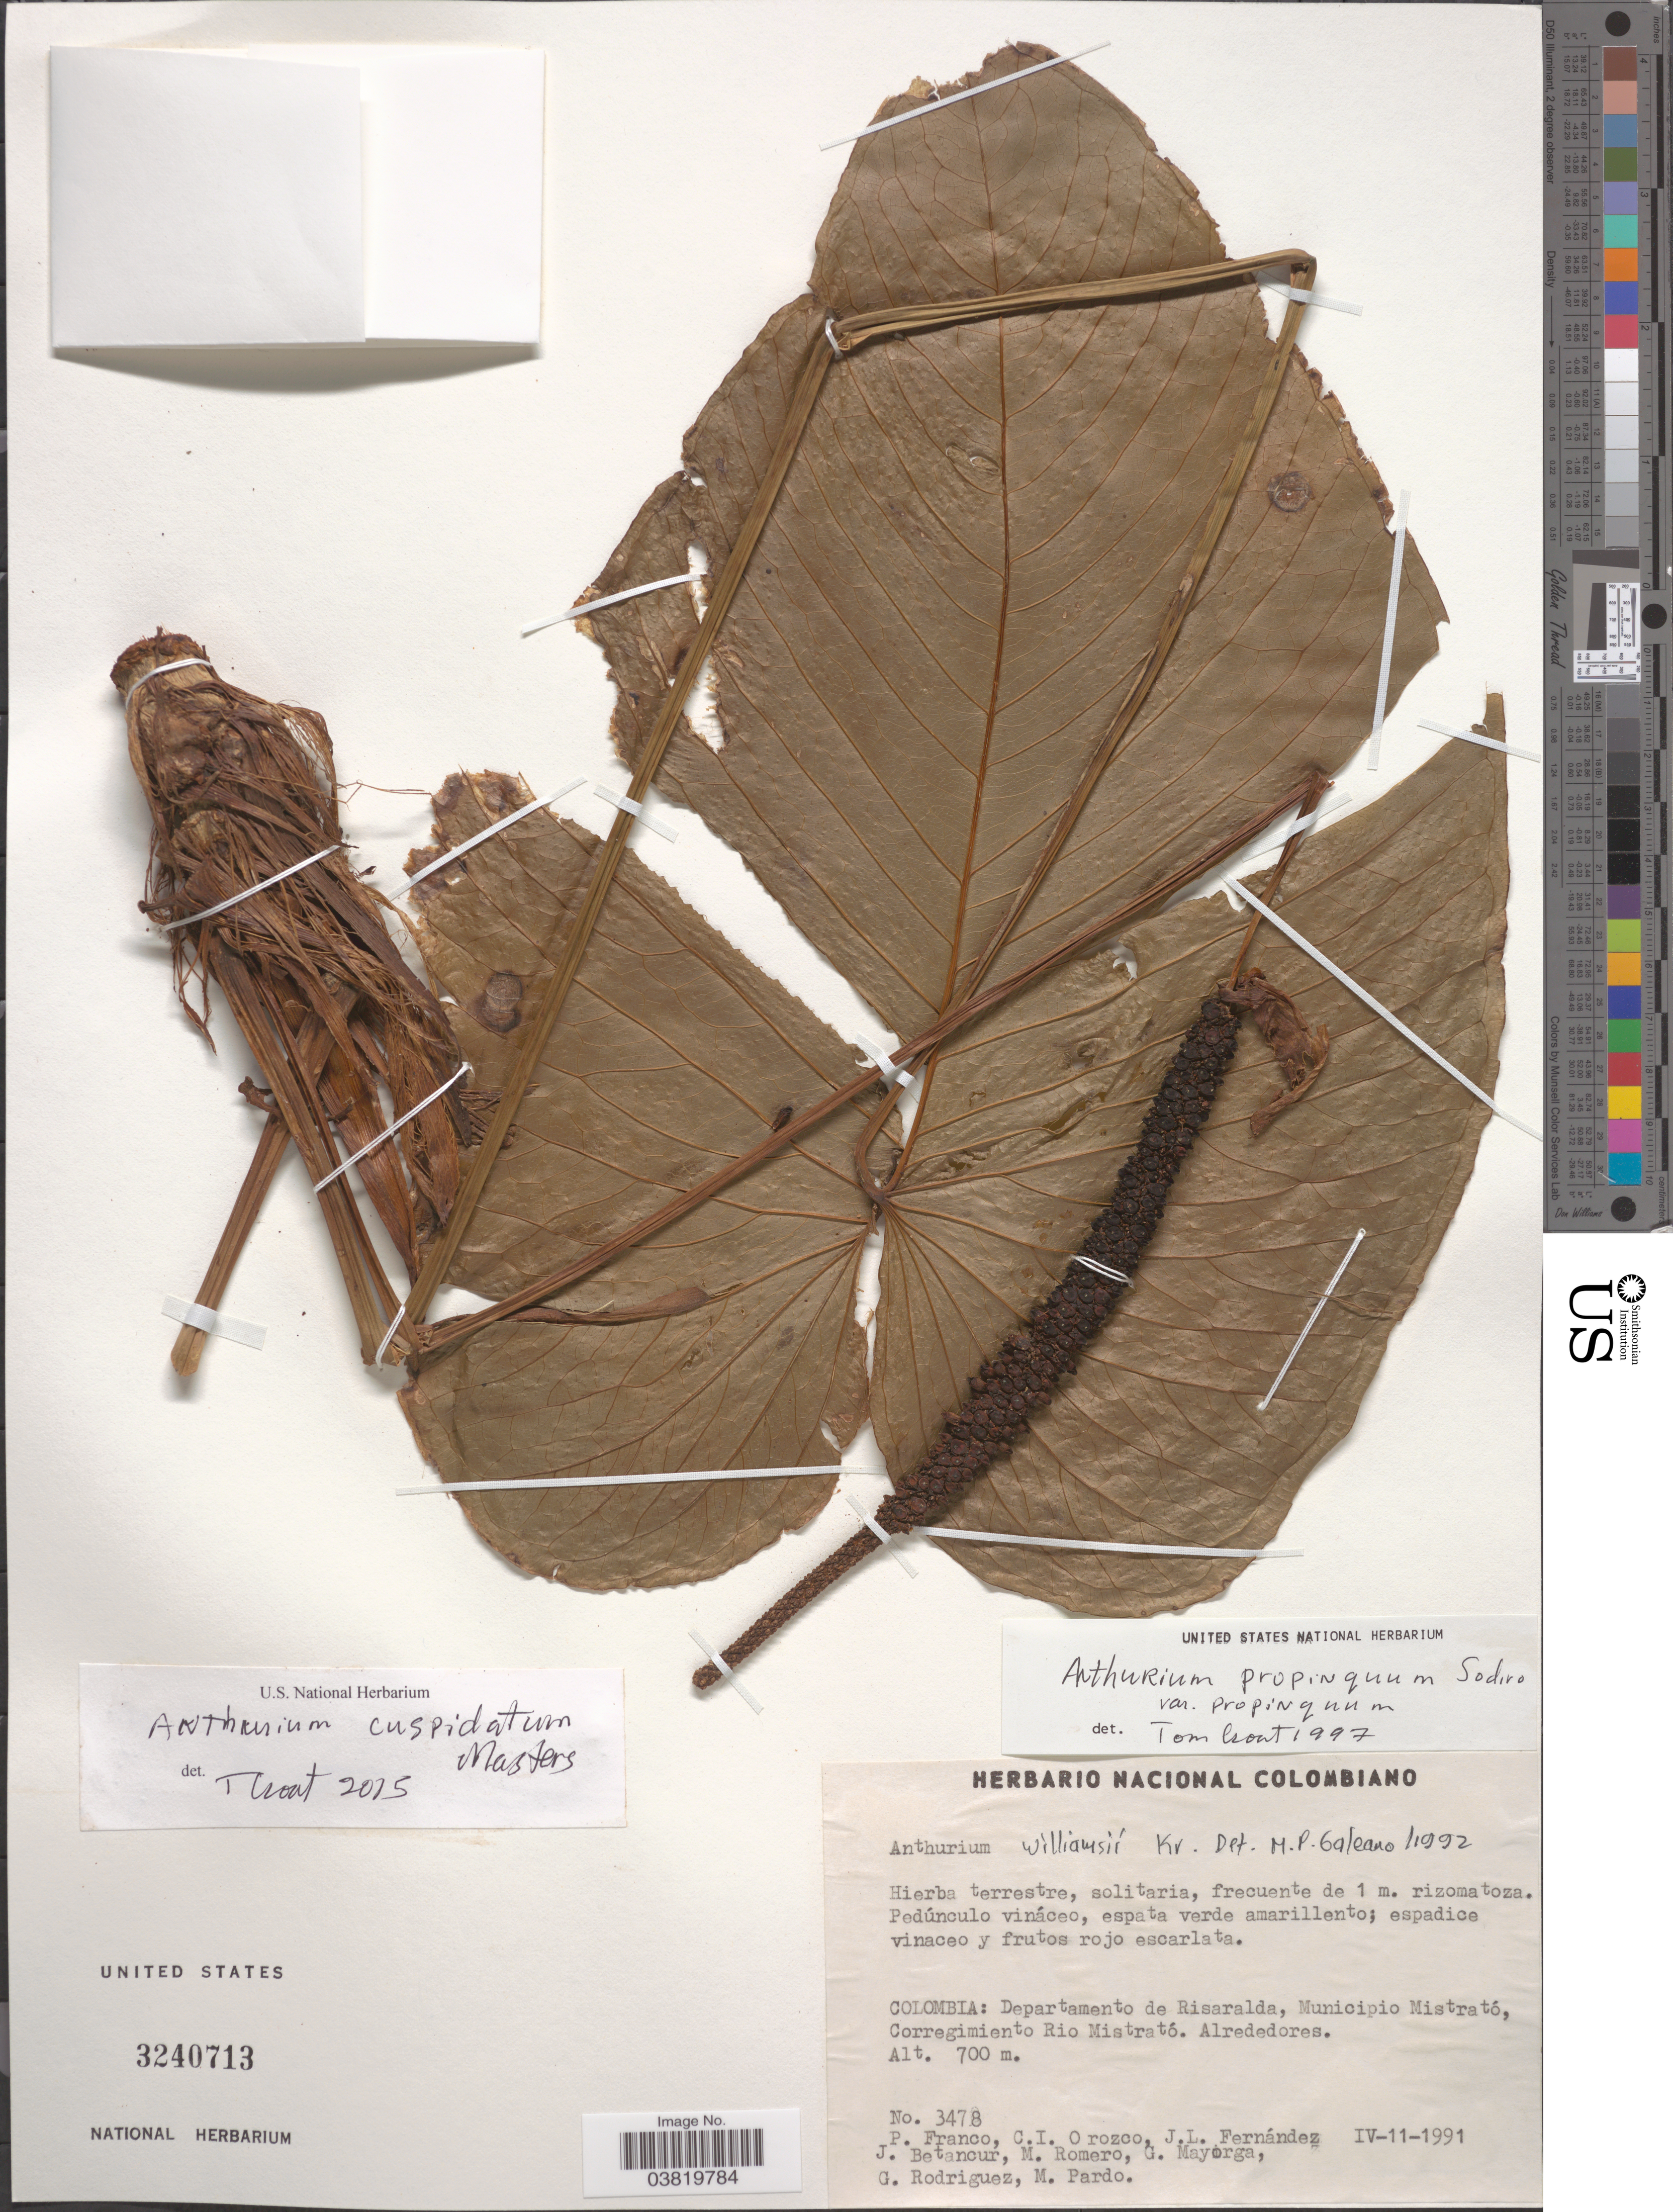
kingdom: Plantae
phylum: Tracheophyta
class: Liliopsida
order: Alismatales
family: Araceae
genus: Anthurium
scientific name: Anthurium cuspidatum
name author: Mast.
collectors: P. Franco, C. I. Orozco, J. Fernández, J. Betancur & et al.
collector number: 3478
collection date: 1991-04-11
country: Colombia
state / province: Risaralda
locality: Departamento de Risaralda, Municipio Mistrató, Corregimiento Rio Mistrató. Alrededores.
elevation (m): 700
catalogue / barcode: US 3240713